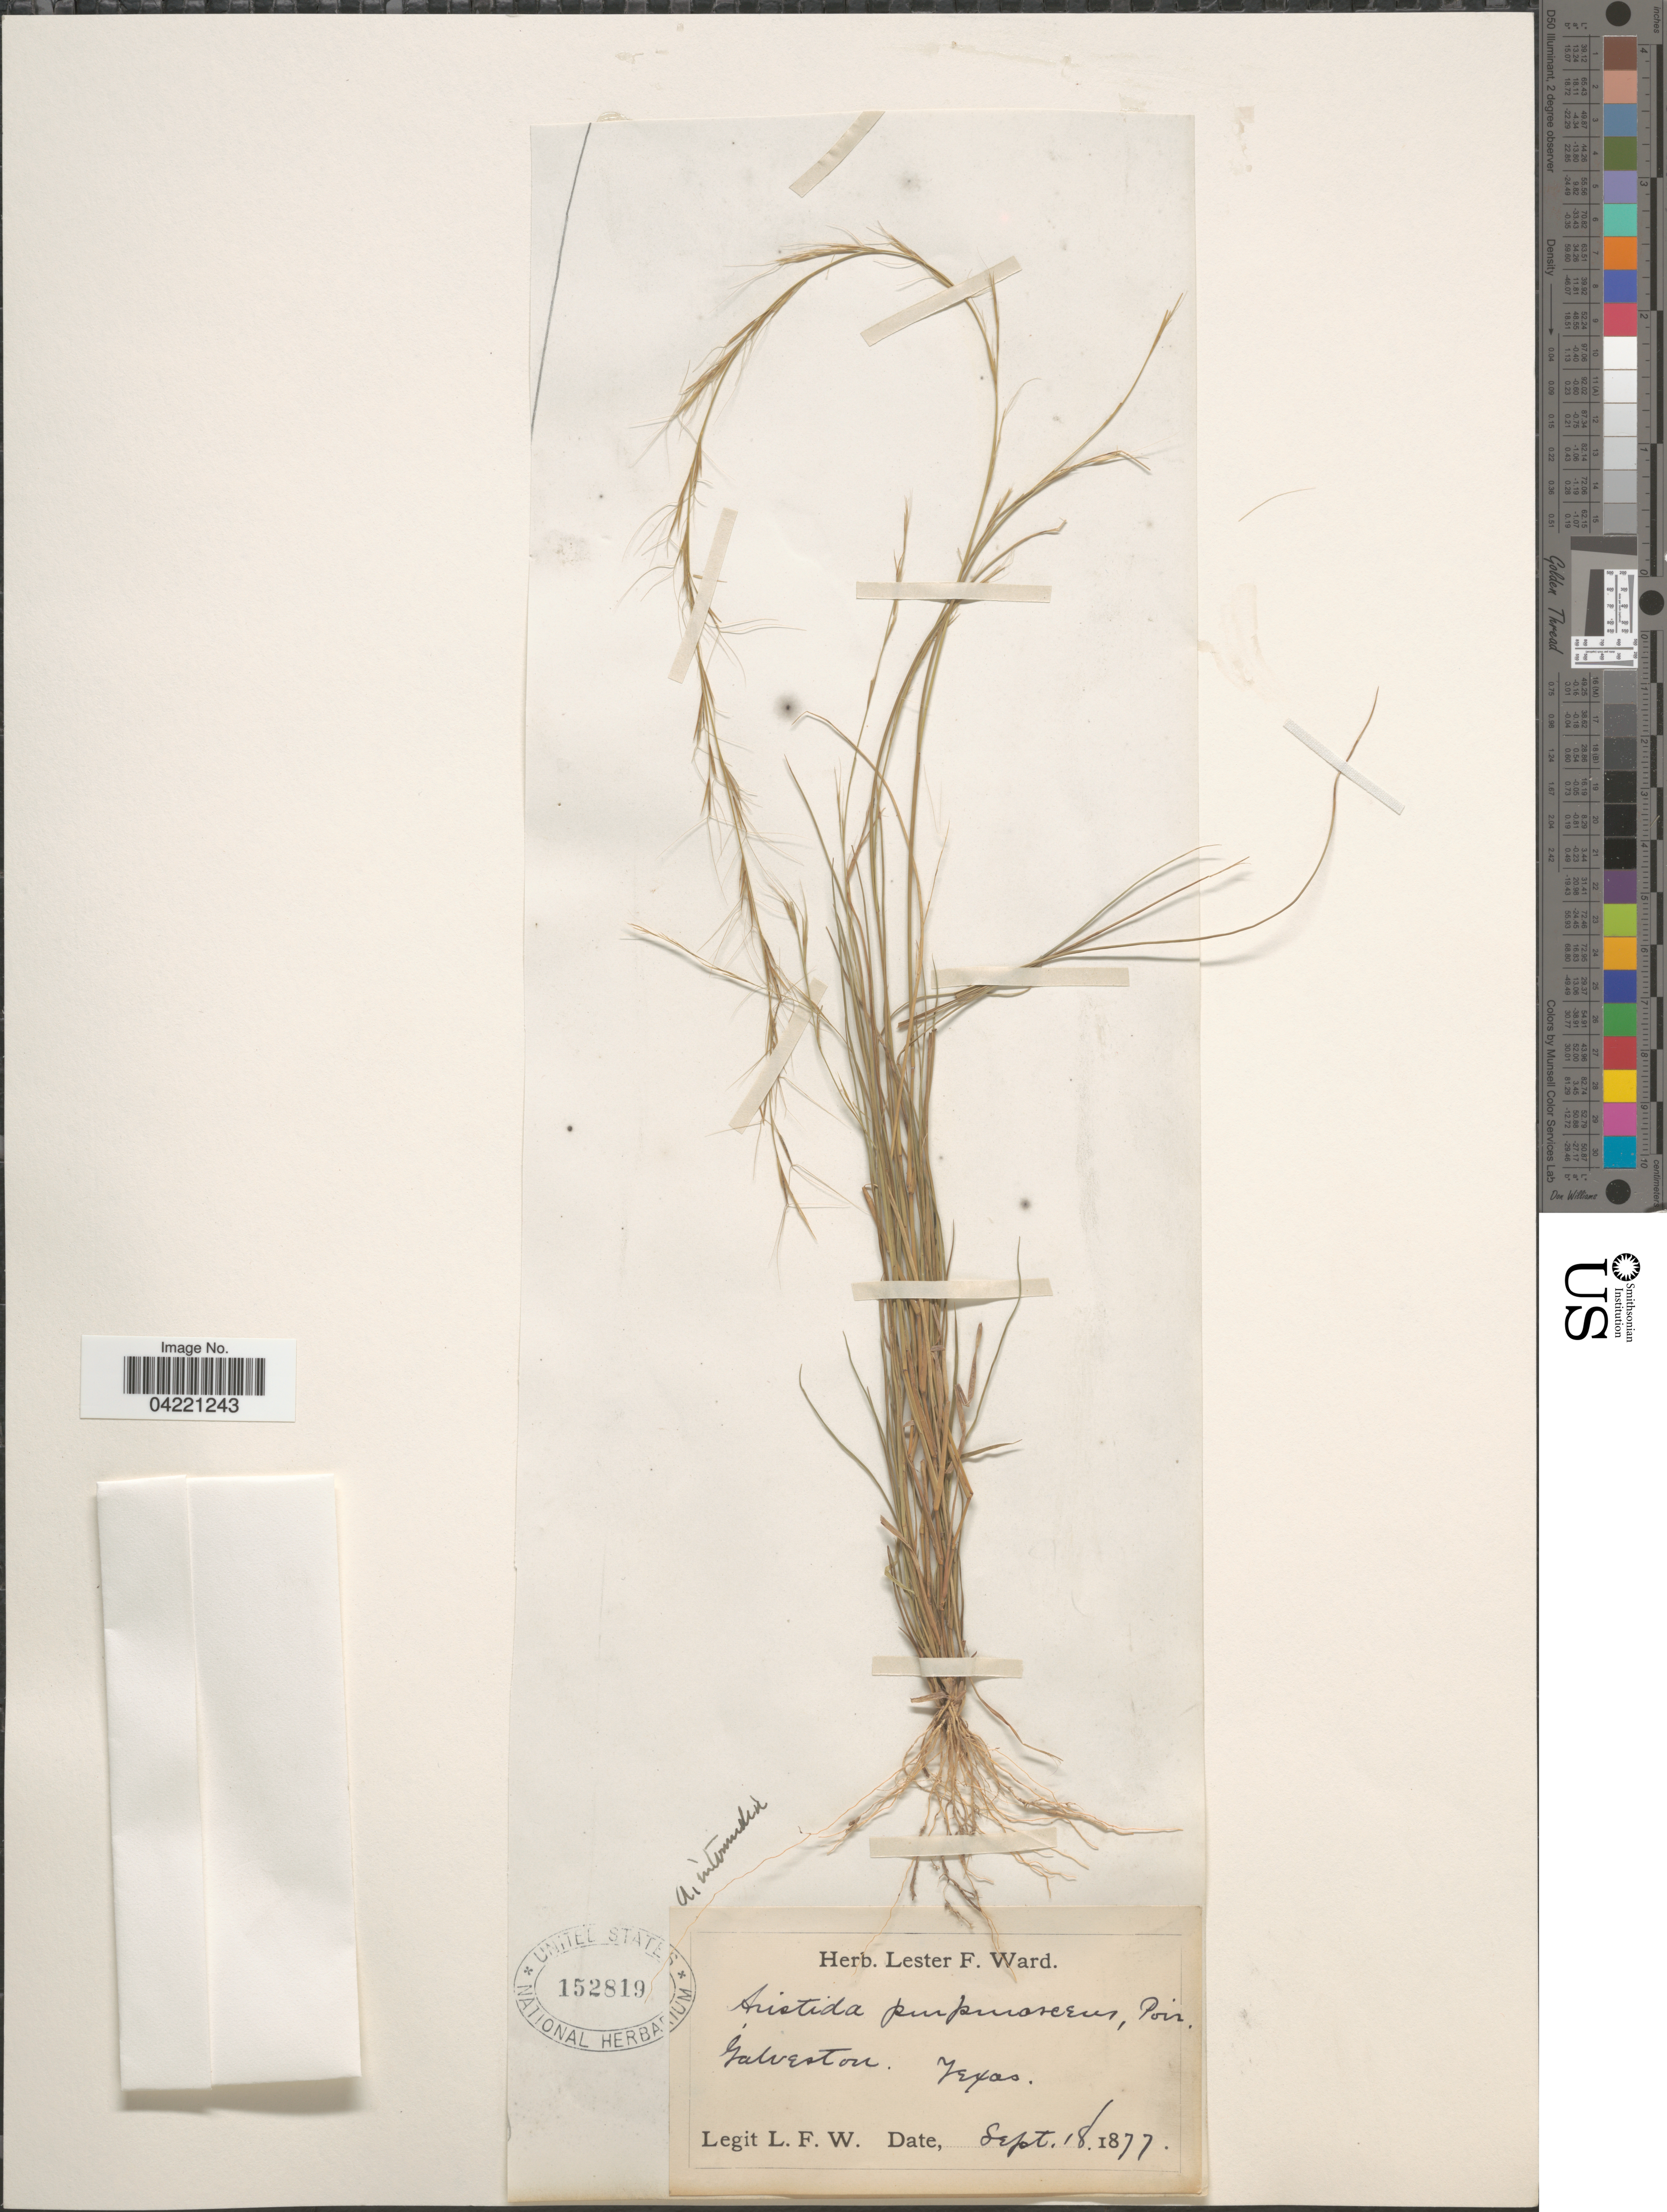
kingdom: Plantae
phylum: Tracheophyta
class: Liliopsida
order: Poales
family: Poaceae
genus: Aristida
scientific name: Aristida purpurascens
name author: Poir.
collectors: L. F. Ward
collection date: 1877-09-18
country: United States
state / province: Texas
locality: Galveston.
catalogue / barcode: US 152819